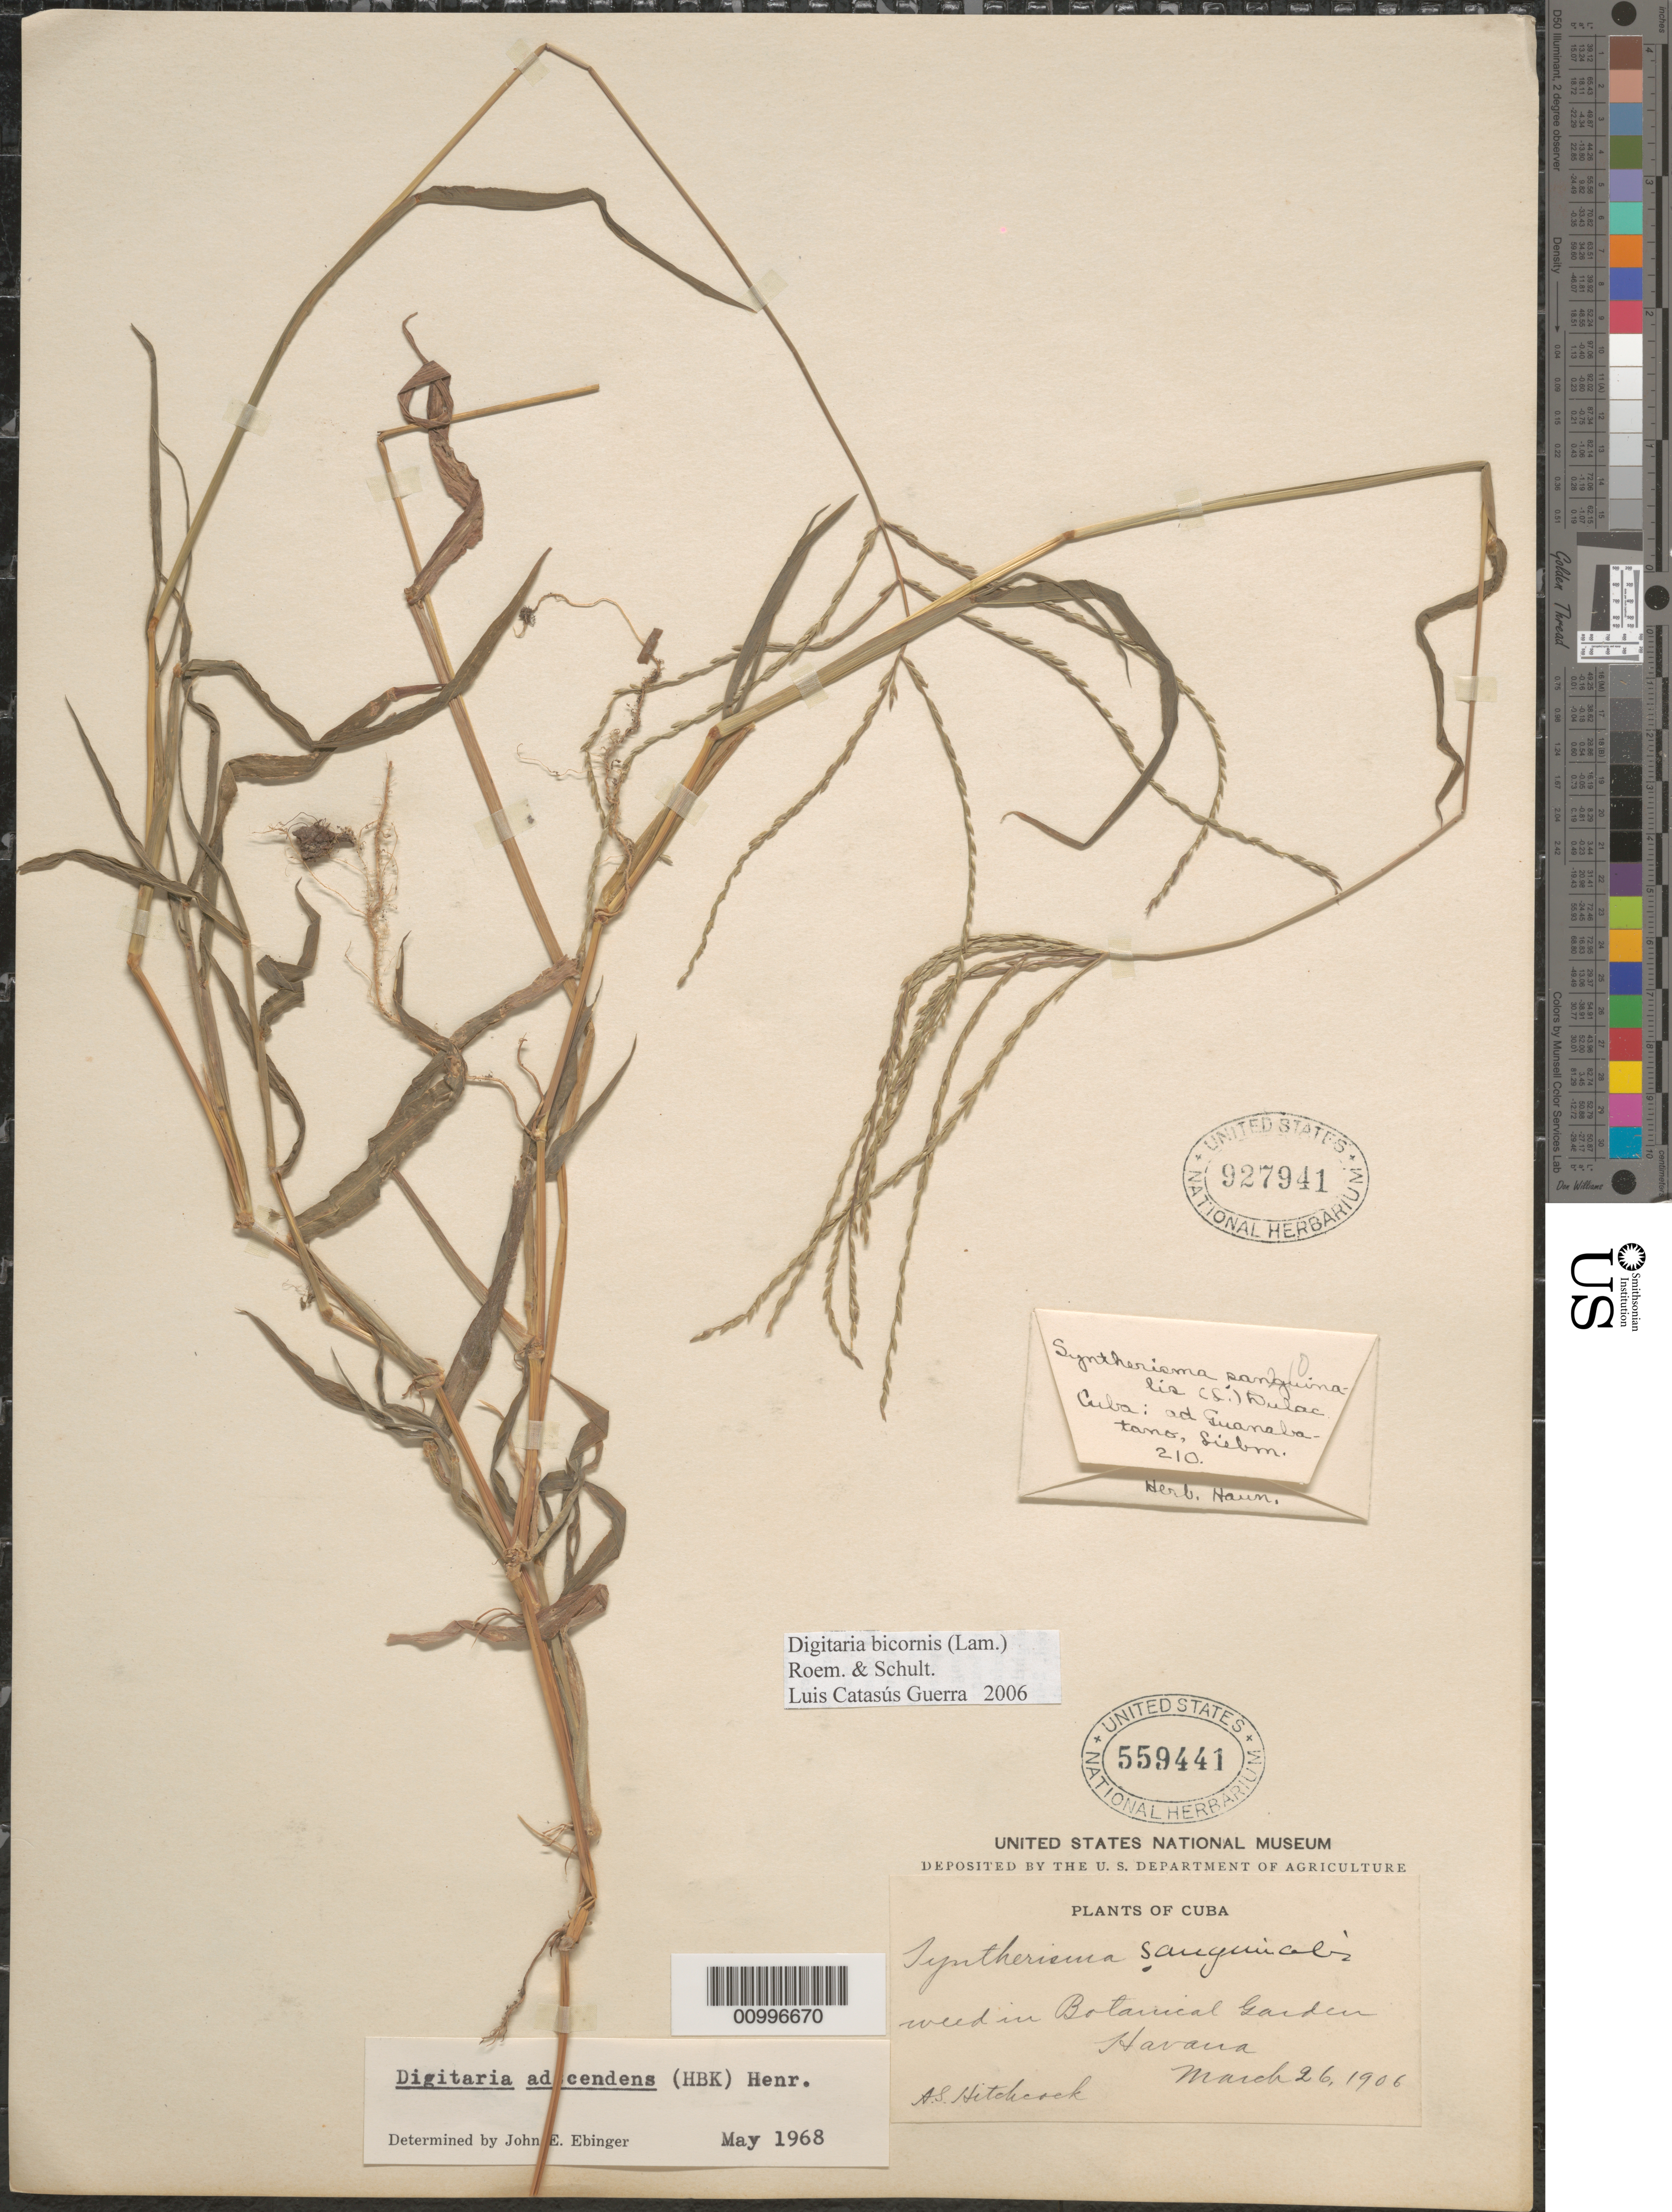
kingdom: Plantae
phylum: Tracheophyta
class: Liliopsida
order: Poales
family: Poaceae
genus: Digitaria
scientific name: Digitaria bicornis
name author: (Lam.) Roem. & Schult.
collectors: A. S. Hitchcock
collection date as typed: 26 Mar 1906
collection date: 1906-03-26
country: Cuba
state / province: La Habana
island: Cuba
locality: La Habana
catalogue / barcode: US 559441